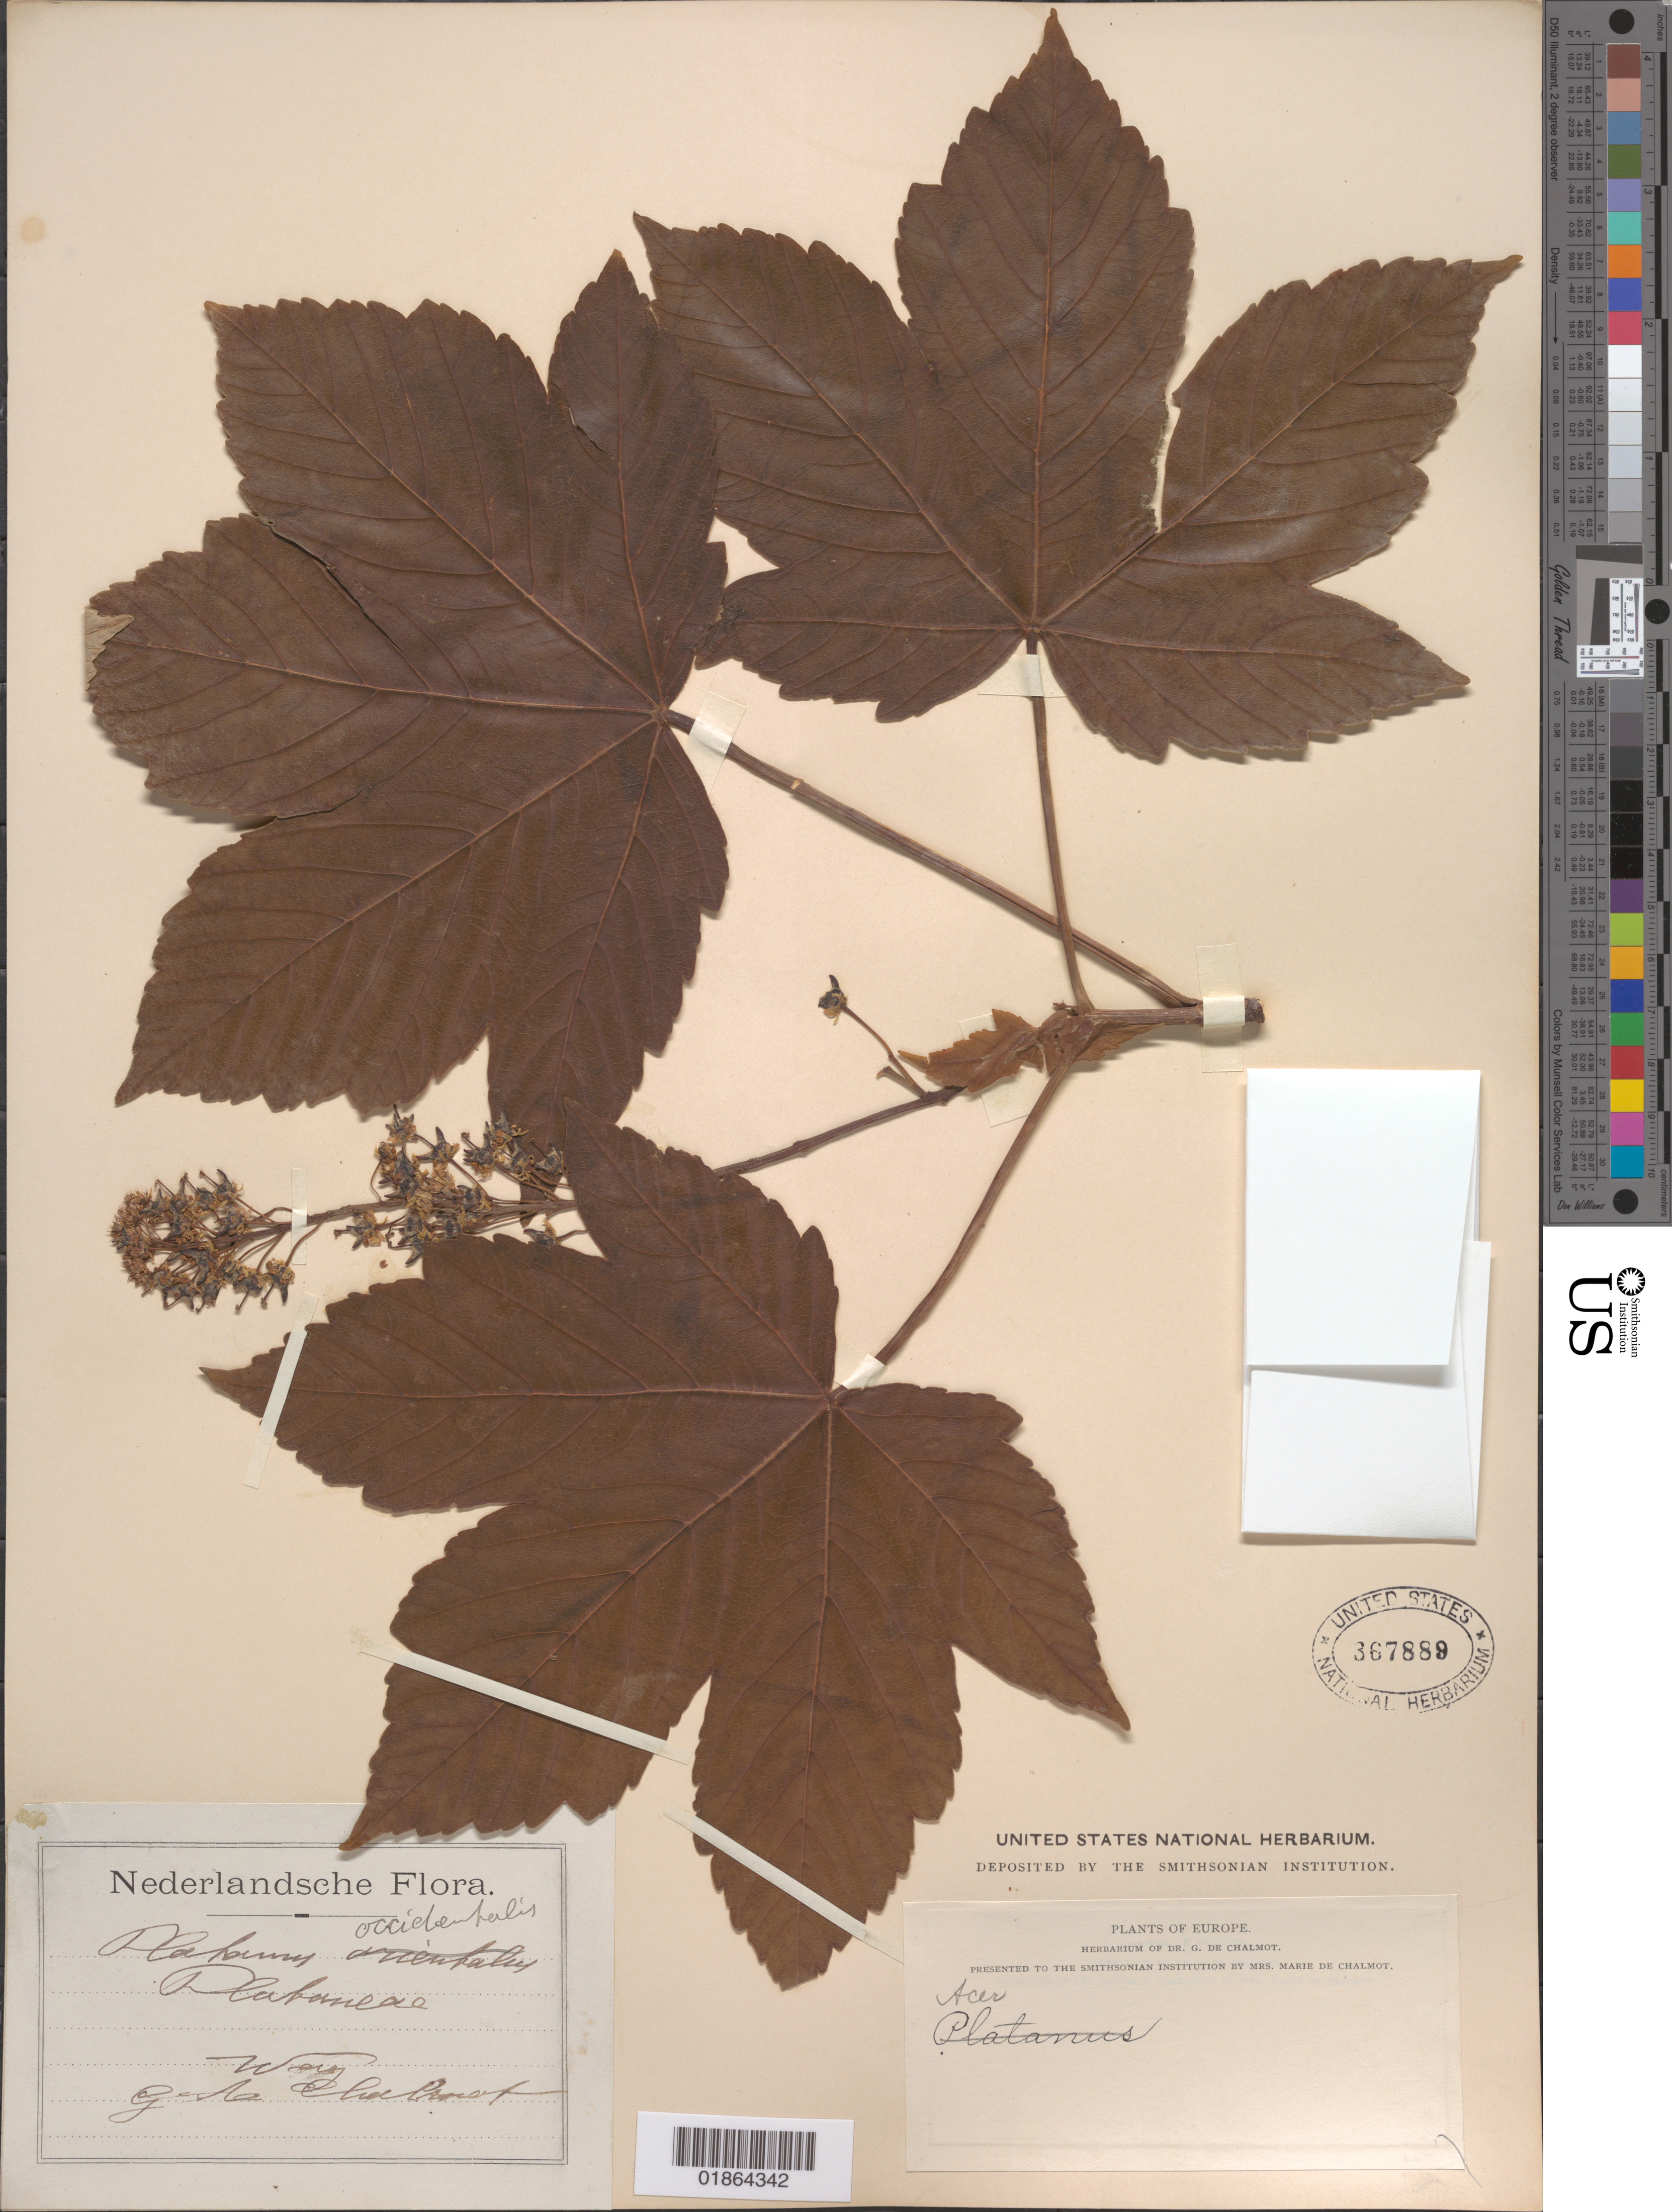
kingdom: Plantae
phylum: Tracheophyta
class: Magnoliopsida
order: Sapindales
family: Sapindaceae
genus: Acer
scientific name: Acer pseudoplatanus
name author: L.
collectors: G. de Chalmot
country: Netherlands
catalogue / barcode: US 367889